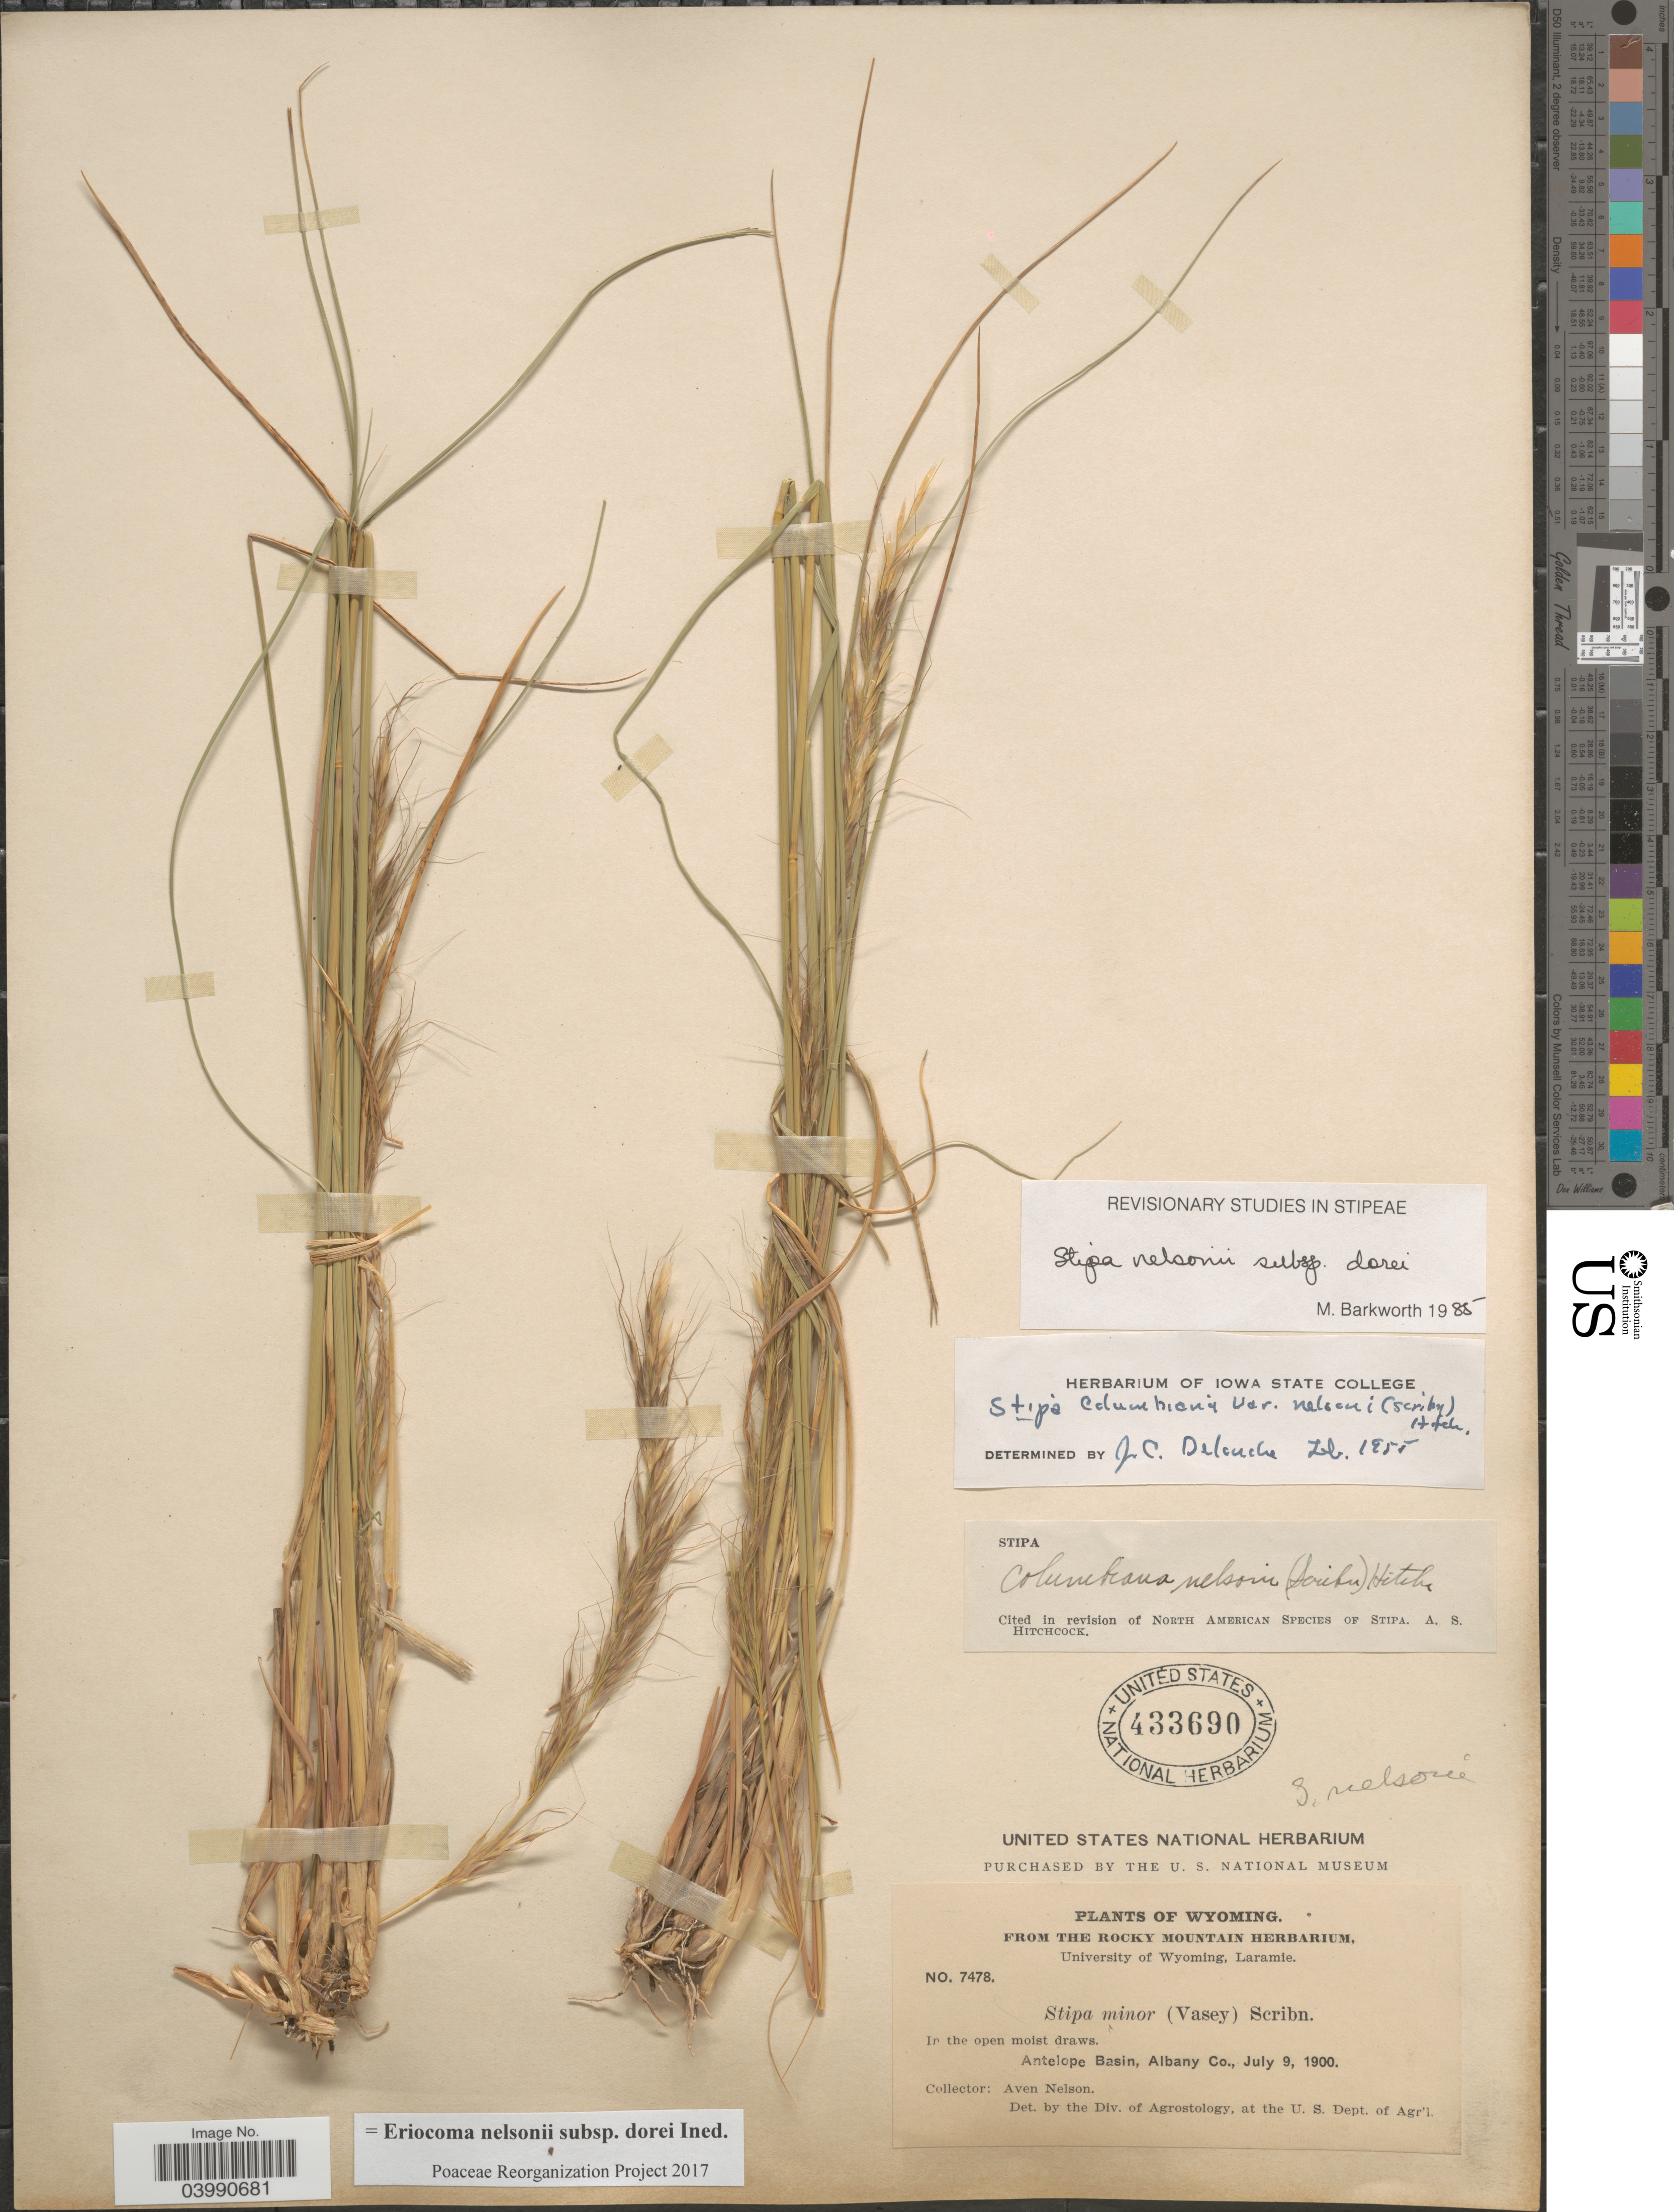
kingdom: Plantae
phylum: Tracheophyta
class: Liliopsida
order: Poales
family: Poaceae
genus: Eriocoma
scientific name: Eriocoma nelsonii subsp. dorei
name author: (Barkworth & J. Maze) Romasch.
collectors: A. Nelson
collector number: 7478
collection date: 1900-07-09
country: United States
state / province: Wyoming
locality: Antelope Basin, Albany Co.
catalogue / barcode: US 433690